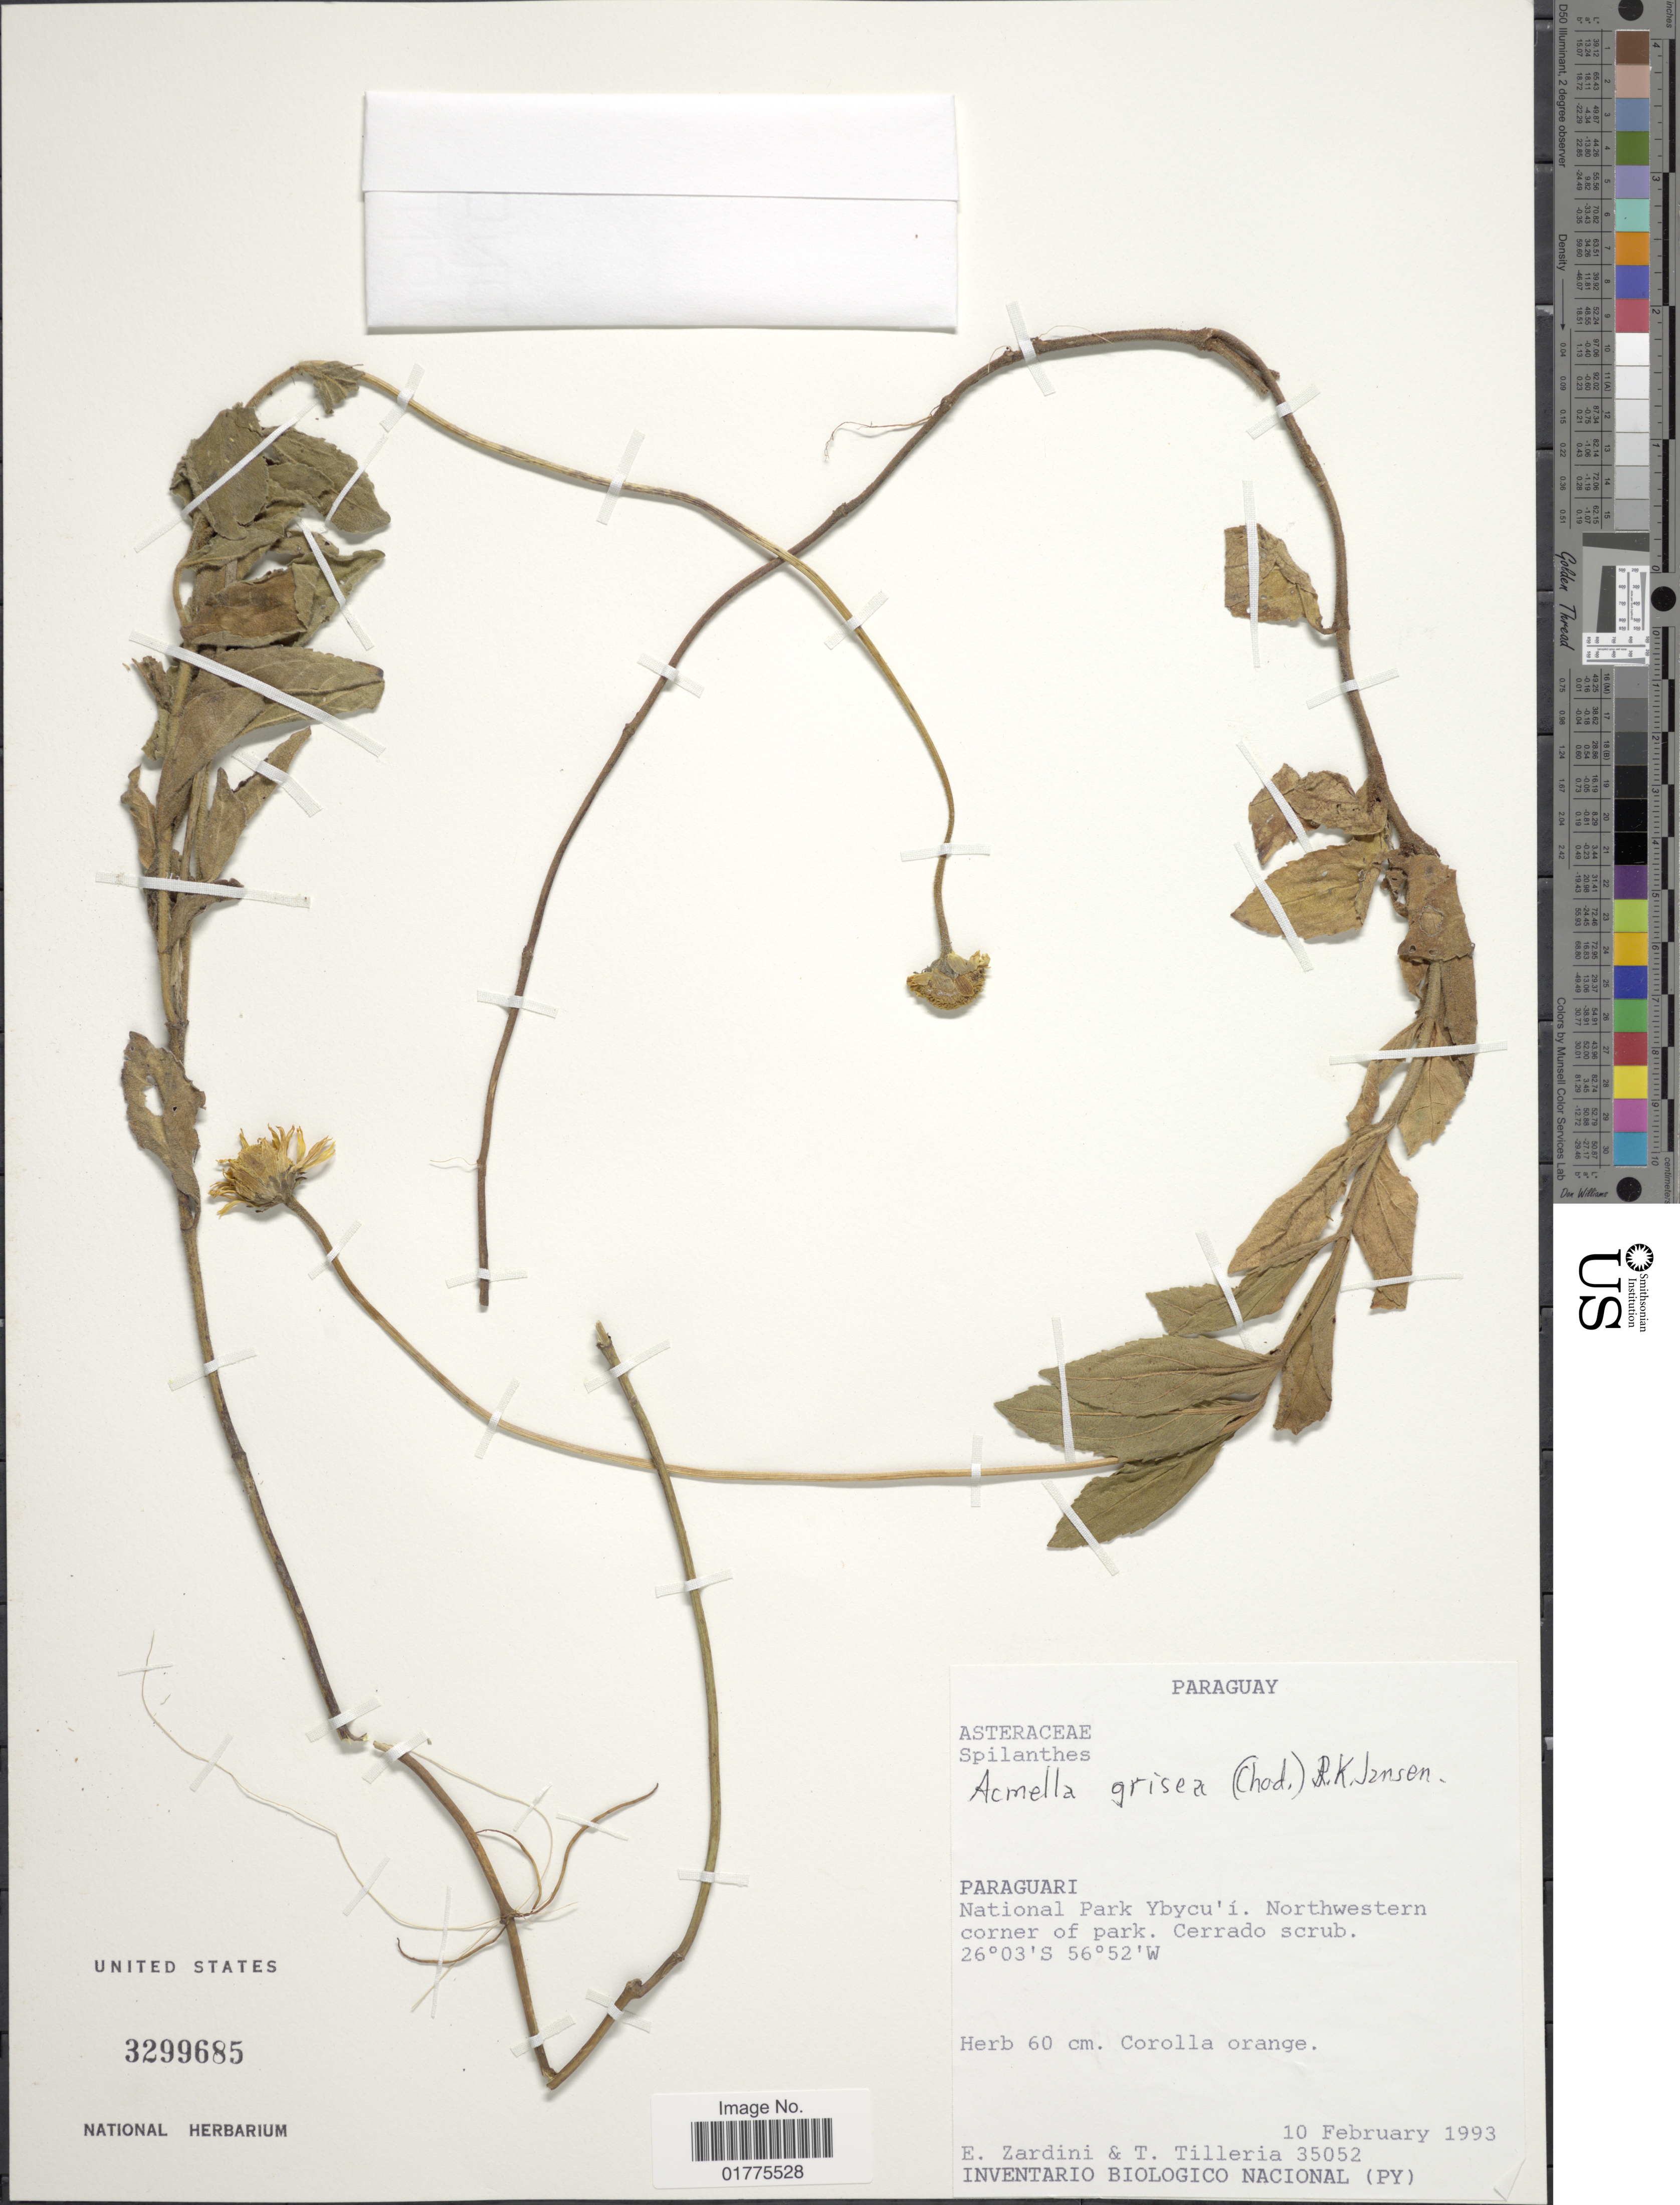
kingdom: Plantae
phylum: Tracheophyta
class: Magnoliopsida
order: Asterales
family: Asteraceae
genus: Acmella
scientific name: Acmella grisea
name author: (Chodat) R.K. Jansen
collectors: E. M. Zardini & T. Tilleria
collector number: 35052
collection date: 1993-02-10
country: Paraguay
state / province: Paraguari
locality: National Park Ybycu'i. Northwestern corner of park.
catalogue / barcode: US 3299685